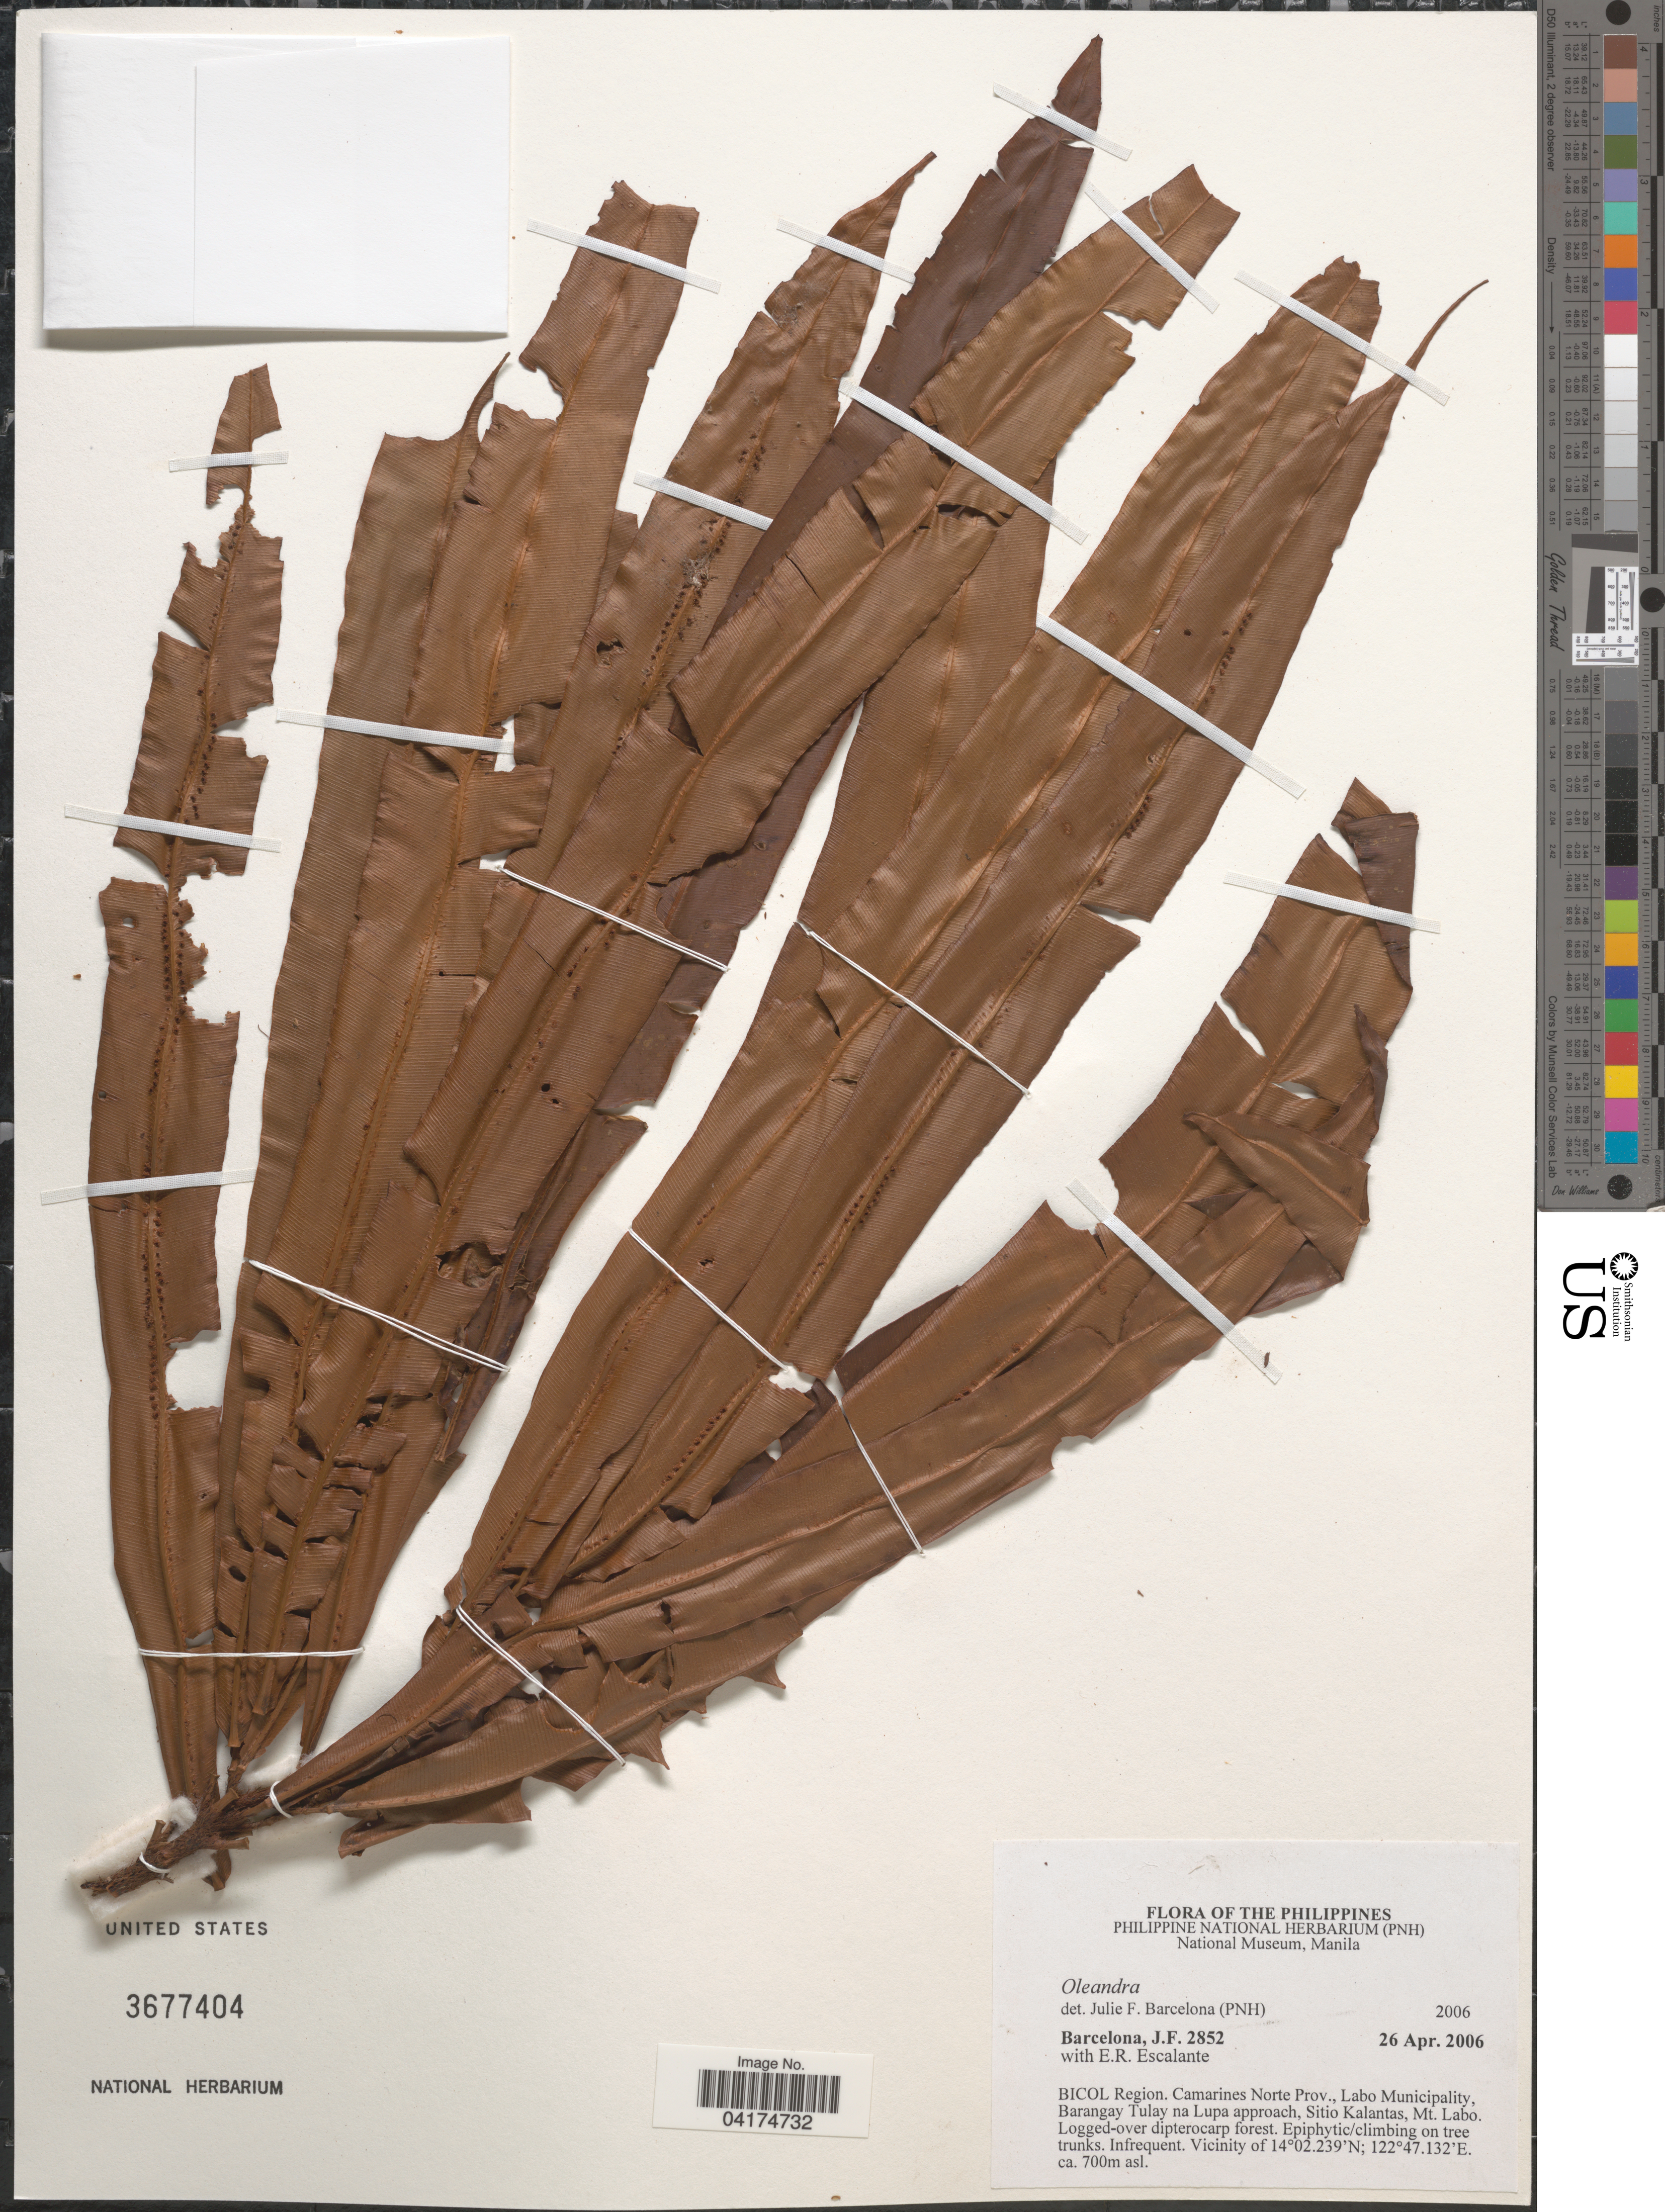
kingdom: Plantae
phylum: Tracheophyta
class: Polypodiopsida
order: Polypodiales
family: Oleandraceae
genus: Oleandra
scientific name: Oleandra sp.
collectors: J. F. Barcelona & E. Escalante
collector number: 2852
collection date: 2006-04-26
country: Philippines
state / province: Bicol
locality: BICOL Region. Camarines Norte Prov., Labo Municipality, Barangay Tulay na Lupa approach, Sitio Kalantas, Mt. Labo.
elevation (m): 700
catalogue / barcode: US 3677404